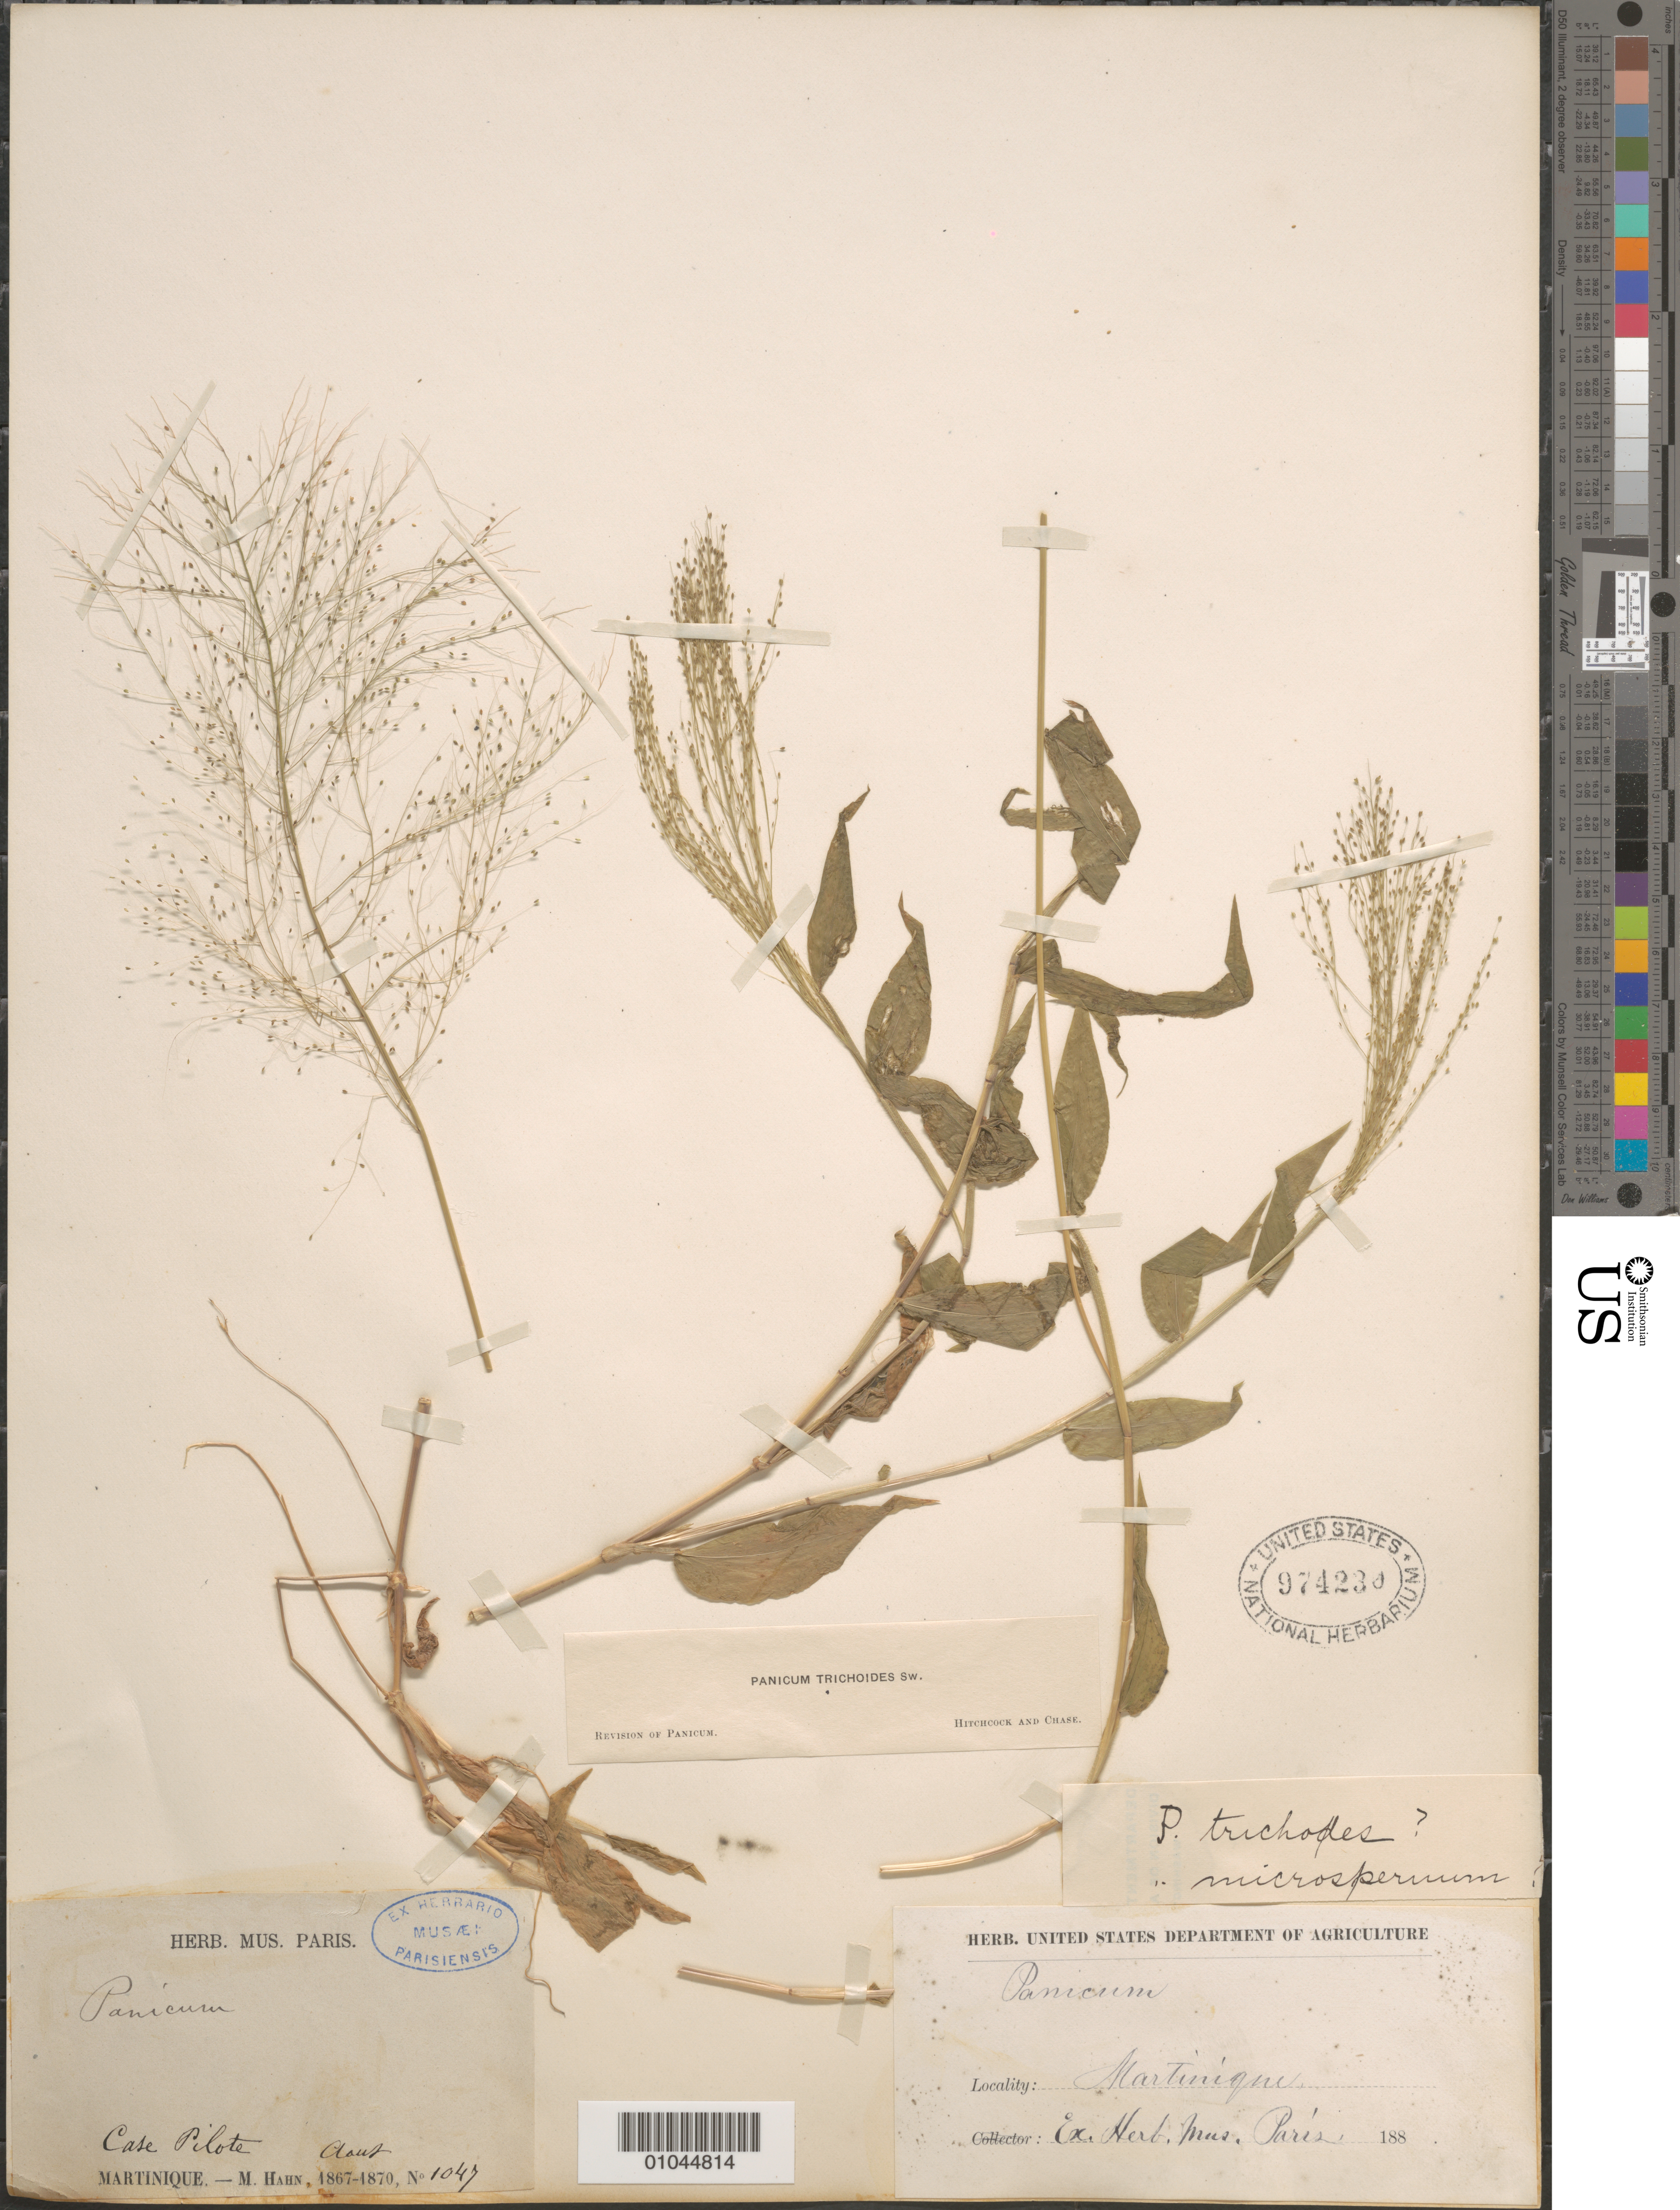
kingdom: Plantae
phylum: Tracheophyta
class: Liliopsida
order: Poales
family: Poaceae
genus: Panicum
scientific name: Panicum trichoides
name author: Sw.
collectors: M. Hahn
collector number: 1047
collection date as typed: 1867 to -- --- 1870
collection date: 1867/1870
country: Martinique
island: Martinique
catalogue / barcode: US 974230